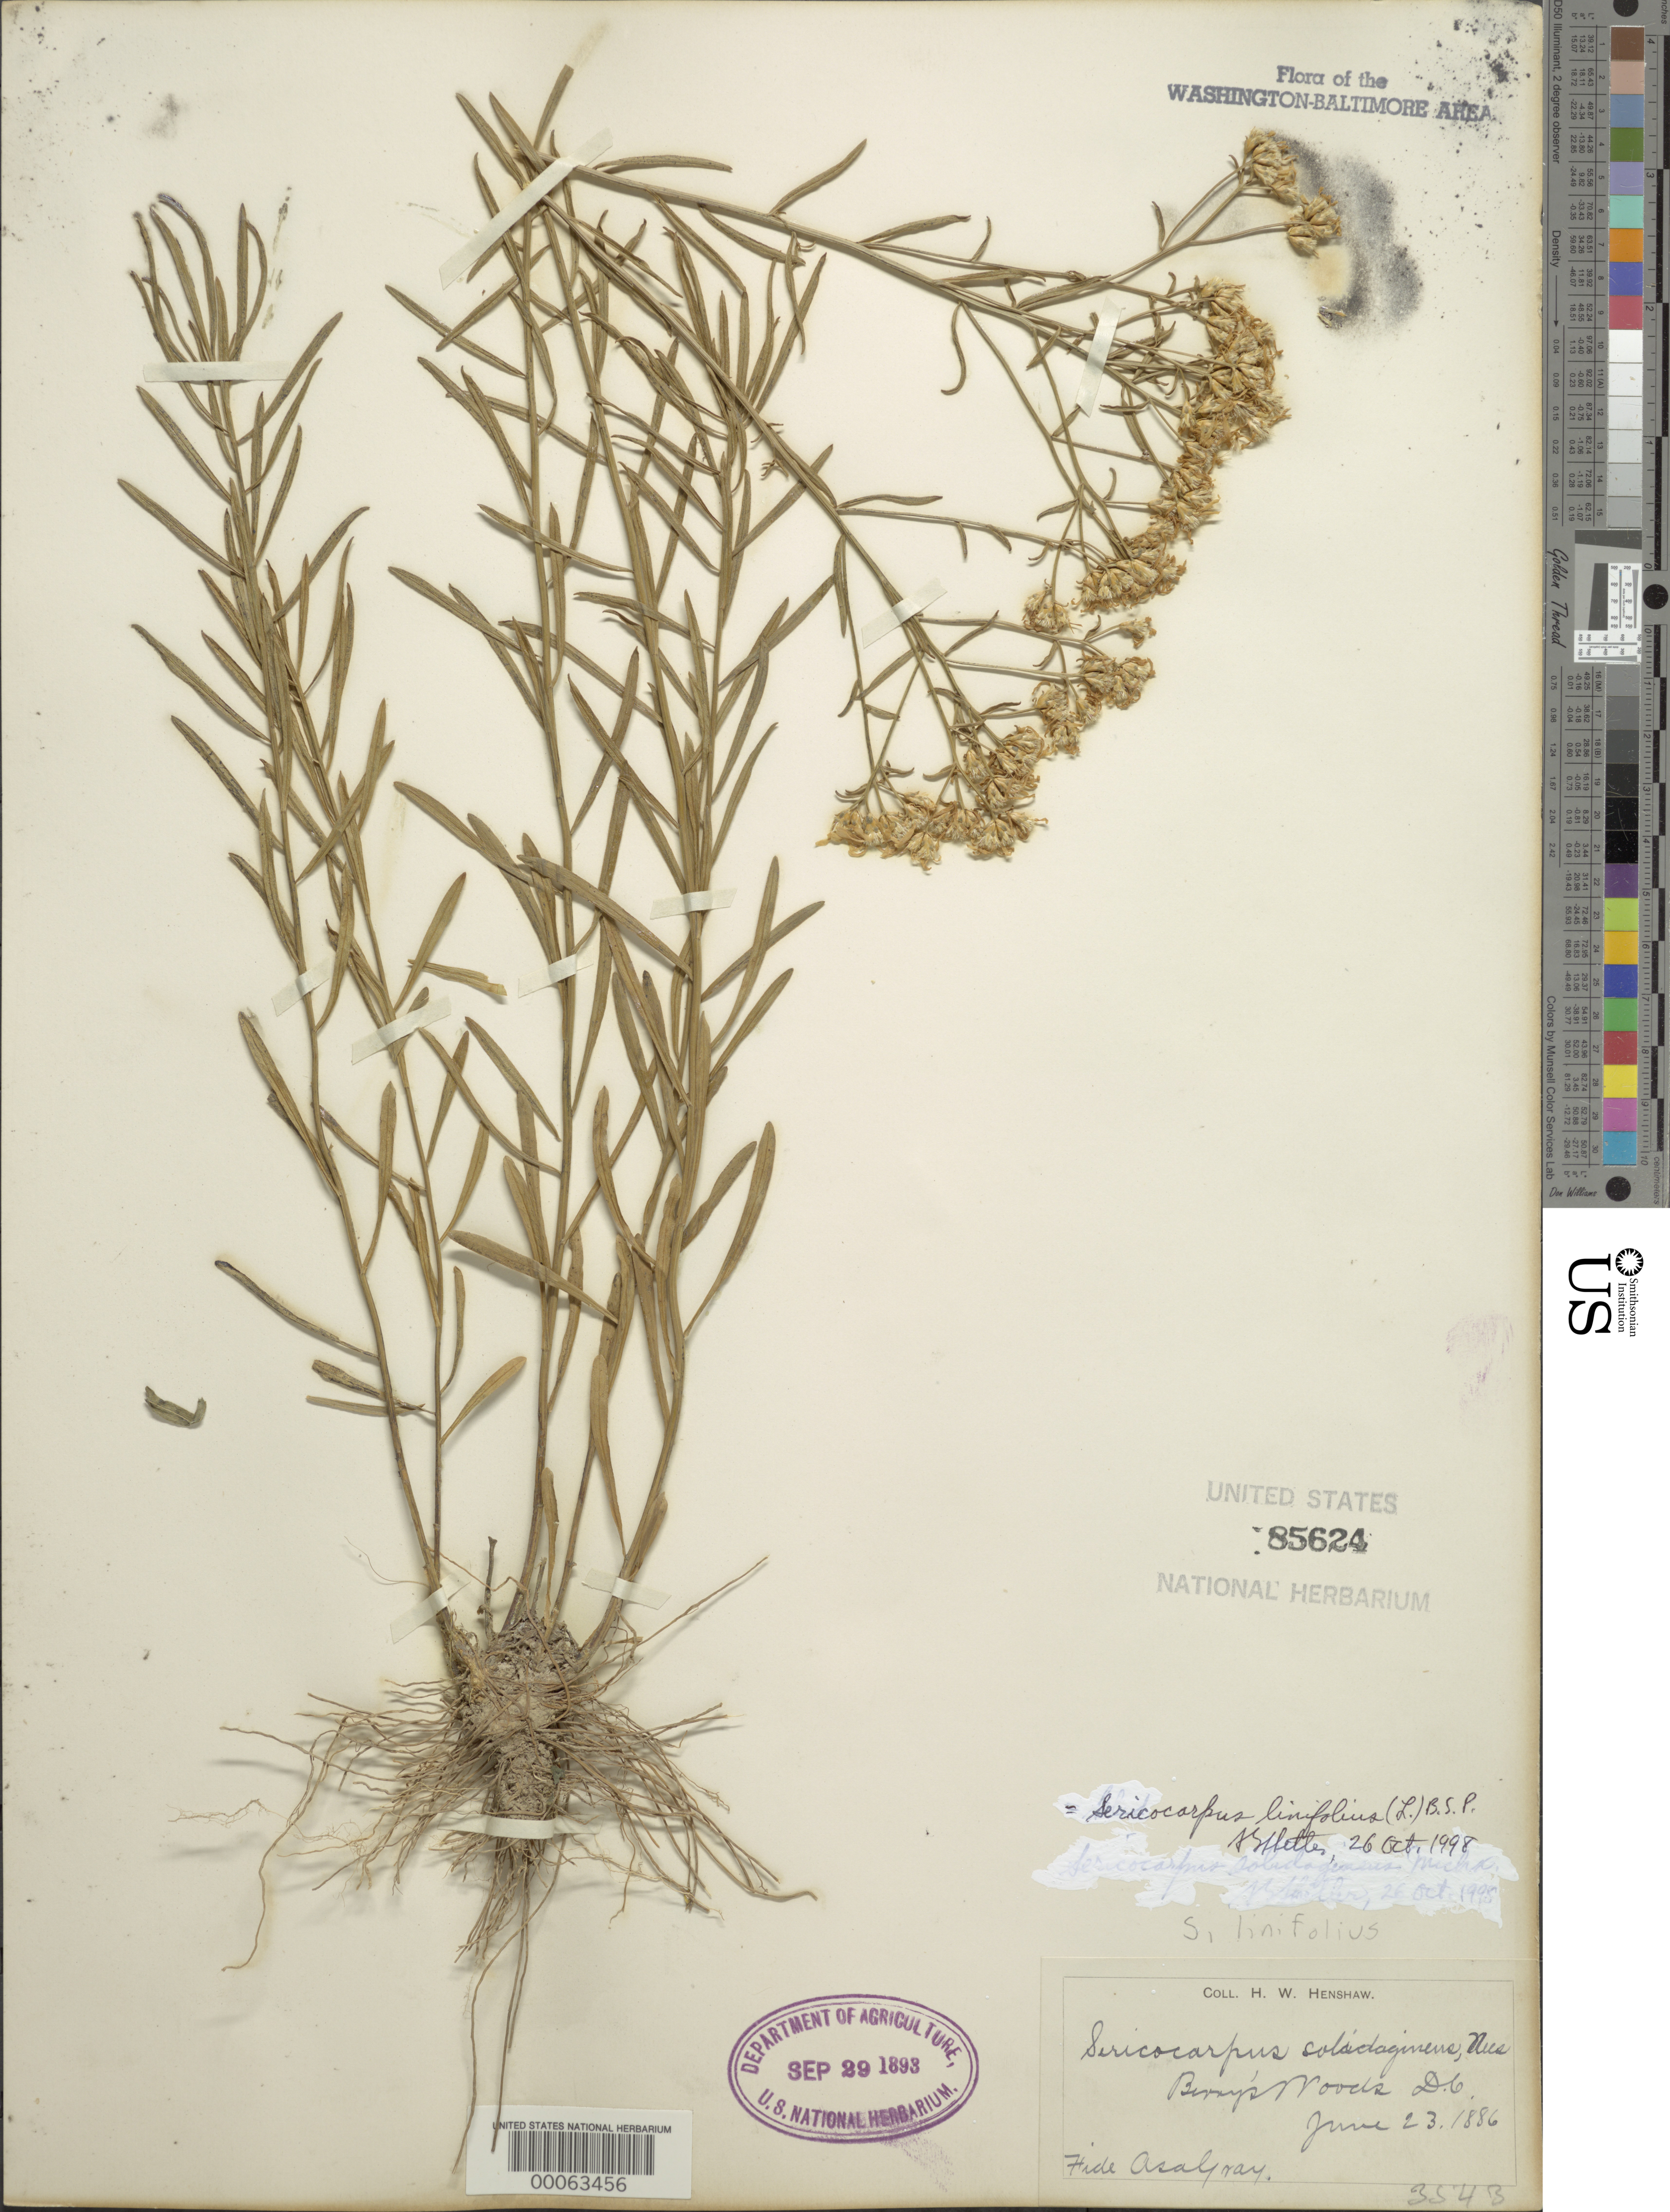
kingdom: Plantae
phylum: Tracheophyta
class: Magnoliopsida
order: Asterales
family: Asteraceae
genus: Sericocarpus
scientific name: Sericocarpus linifolius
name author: (L.) Britton, Stearns & Poggenb.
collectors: H. Henshaw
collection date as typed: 23 Jun 1886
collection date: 1886-06-23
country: United States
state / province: District of Columbia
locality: Berrys Woods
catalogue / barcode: US 85624